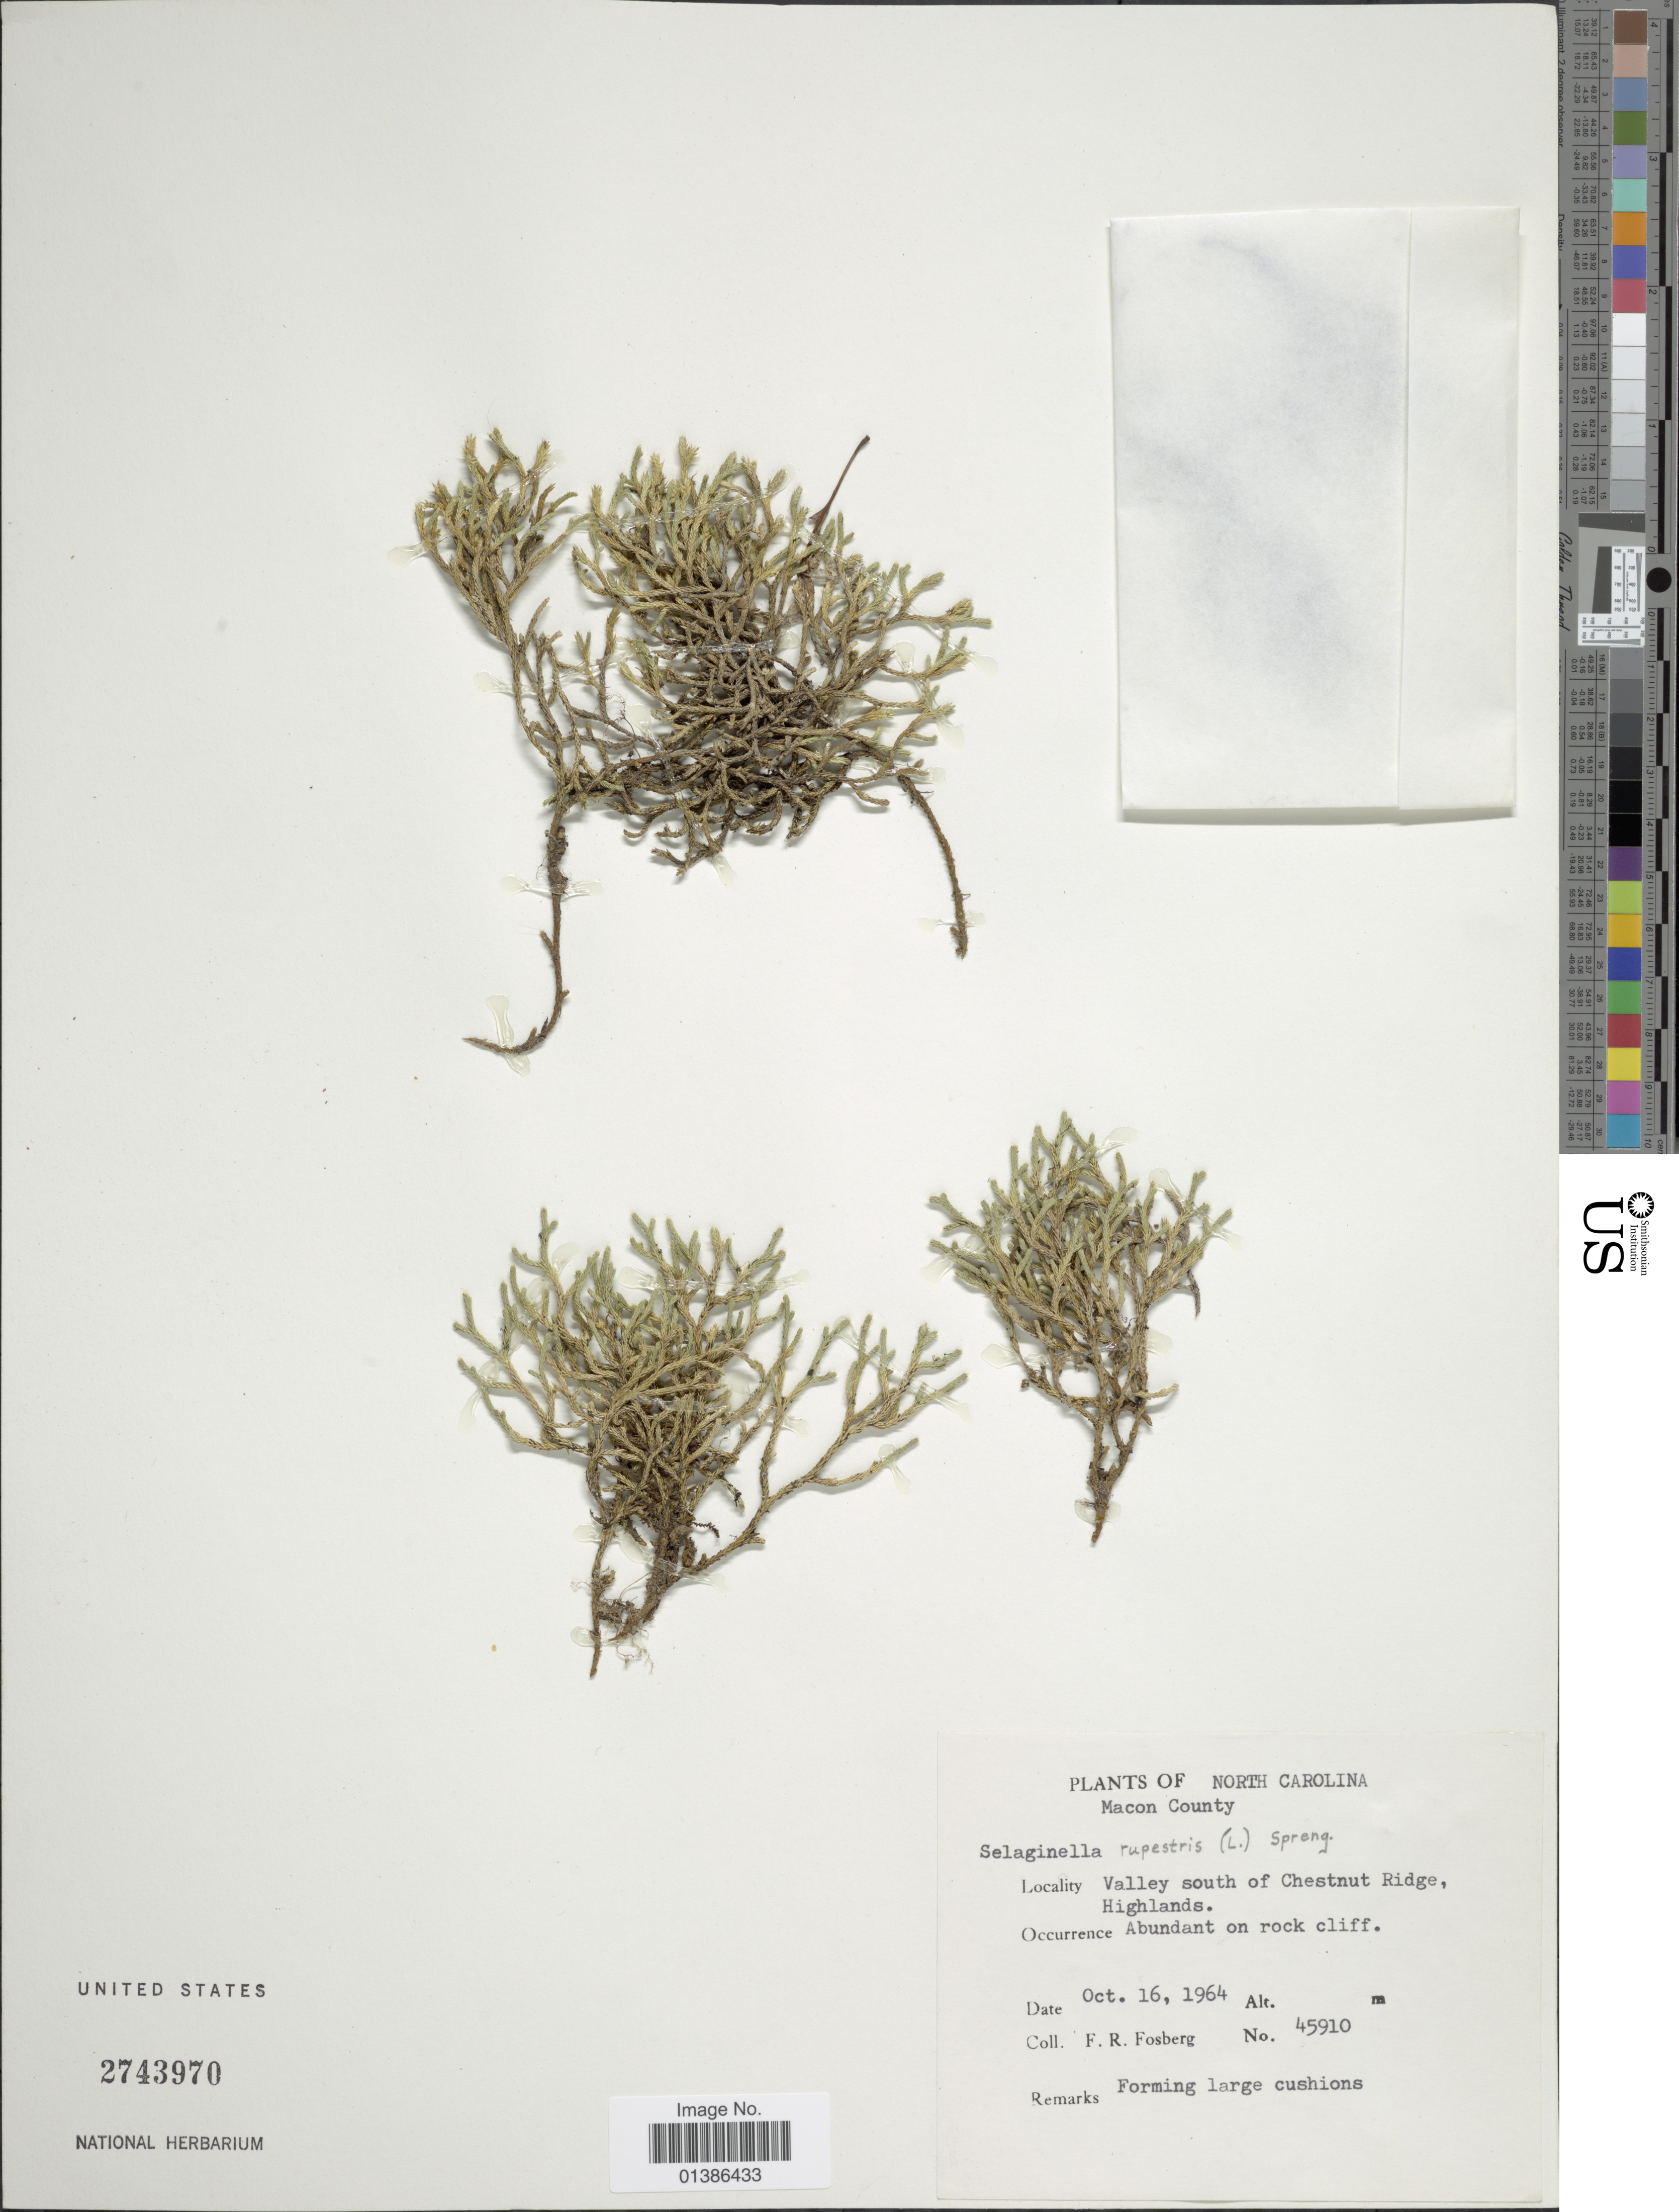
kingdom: Plantae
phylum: Tracheophyta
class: Lycopodiopsida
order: Selaginellales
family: Selaginellaceae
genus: Selaginella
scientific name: Selaginella rupestris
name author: (L.) Spring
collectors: F. R. Fosberg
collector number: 45910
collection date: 1964-10-16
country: United States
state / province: North Carolina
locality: Macon County. Valley south of Chestnut Ridge, Highlands.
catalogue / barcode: US 2743970